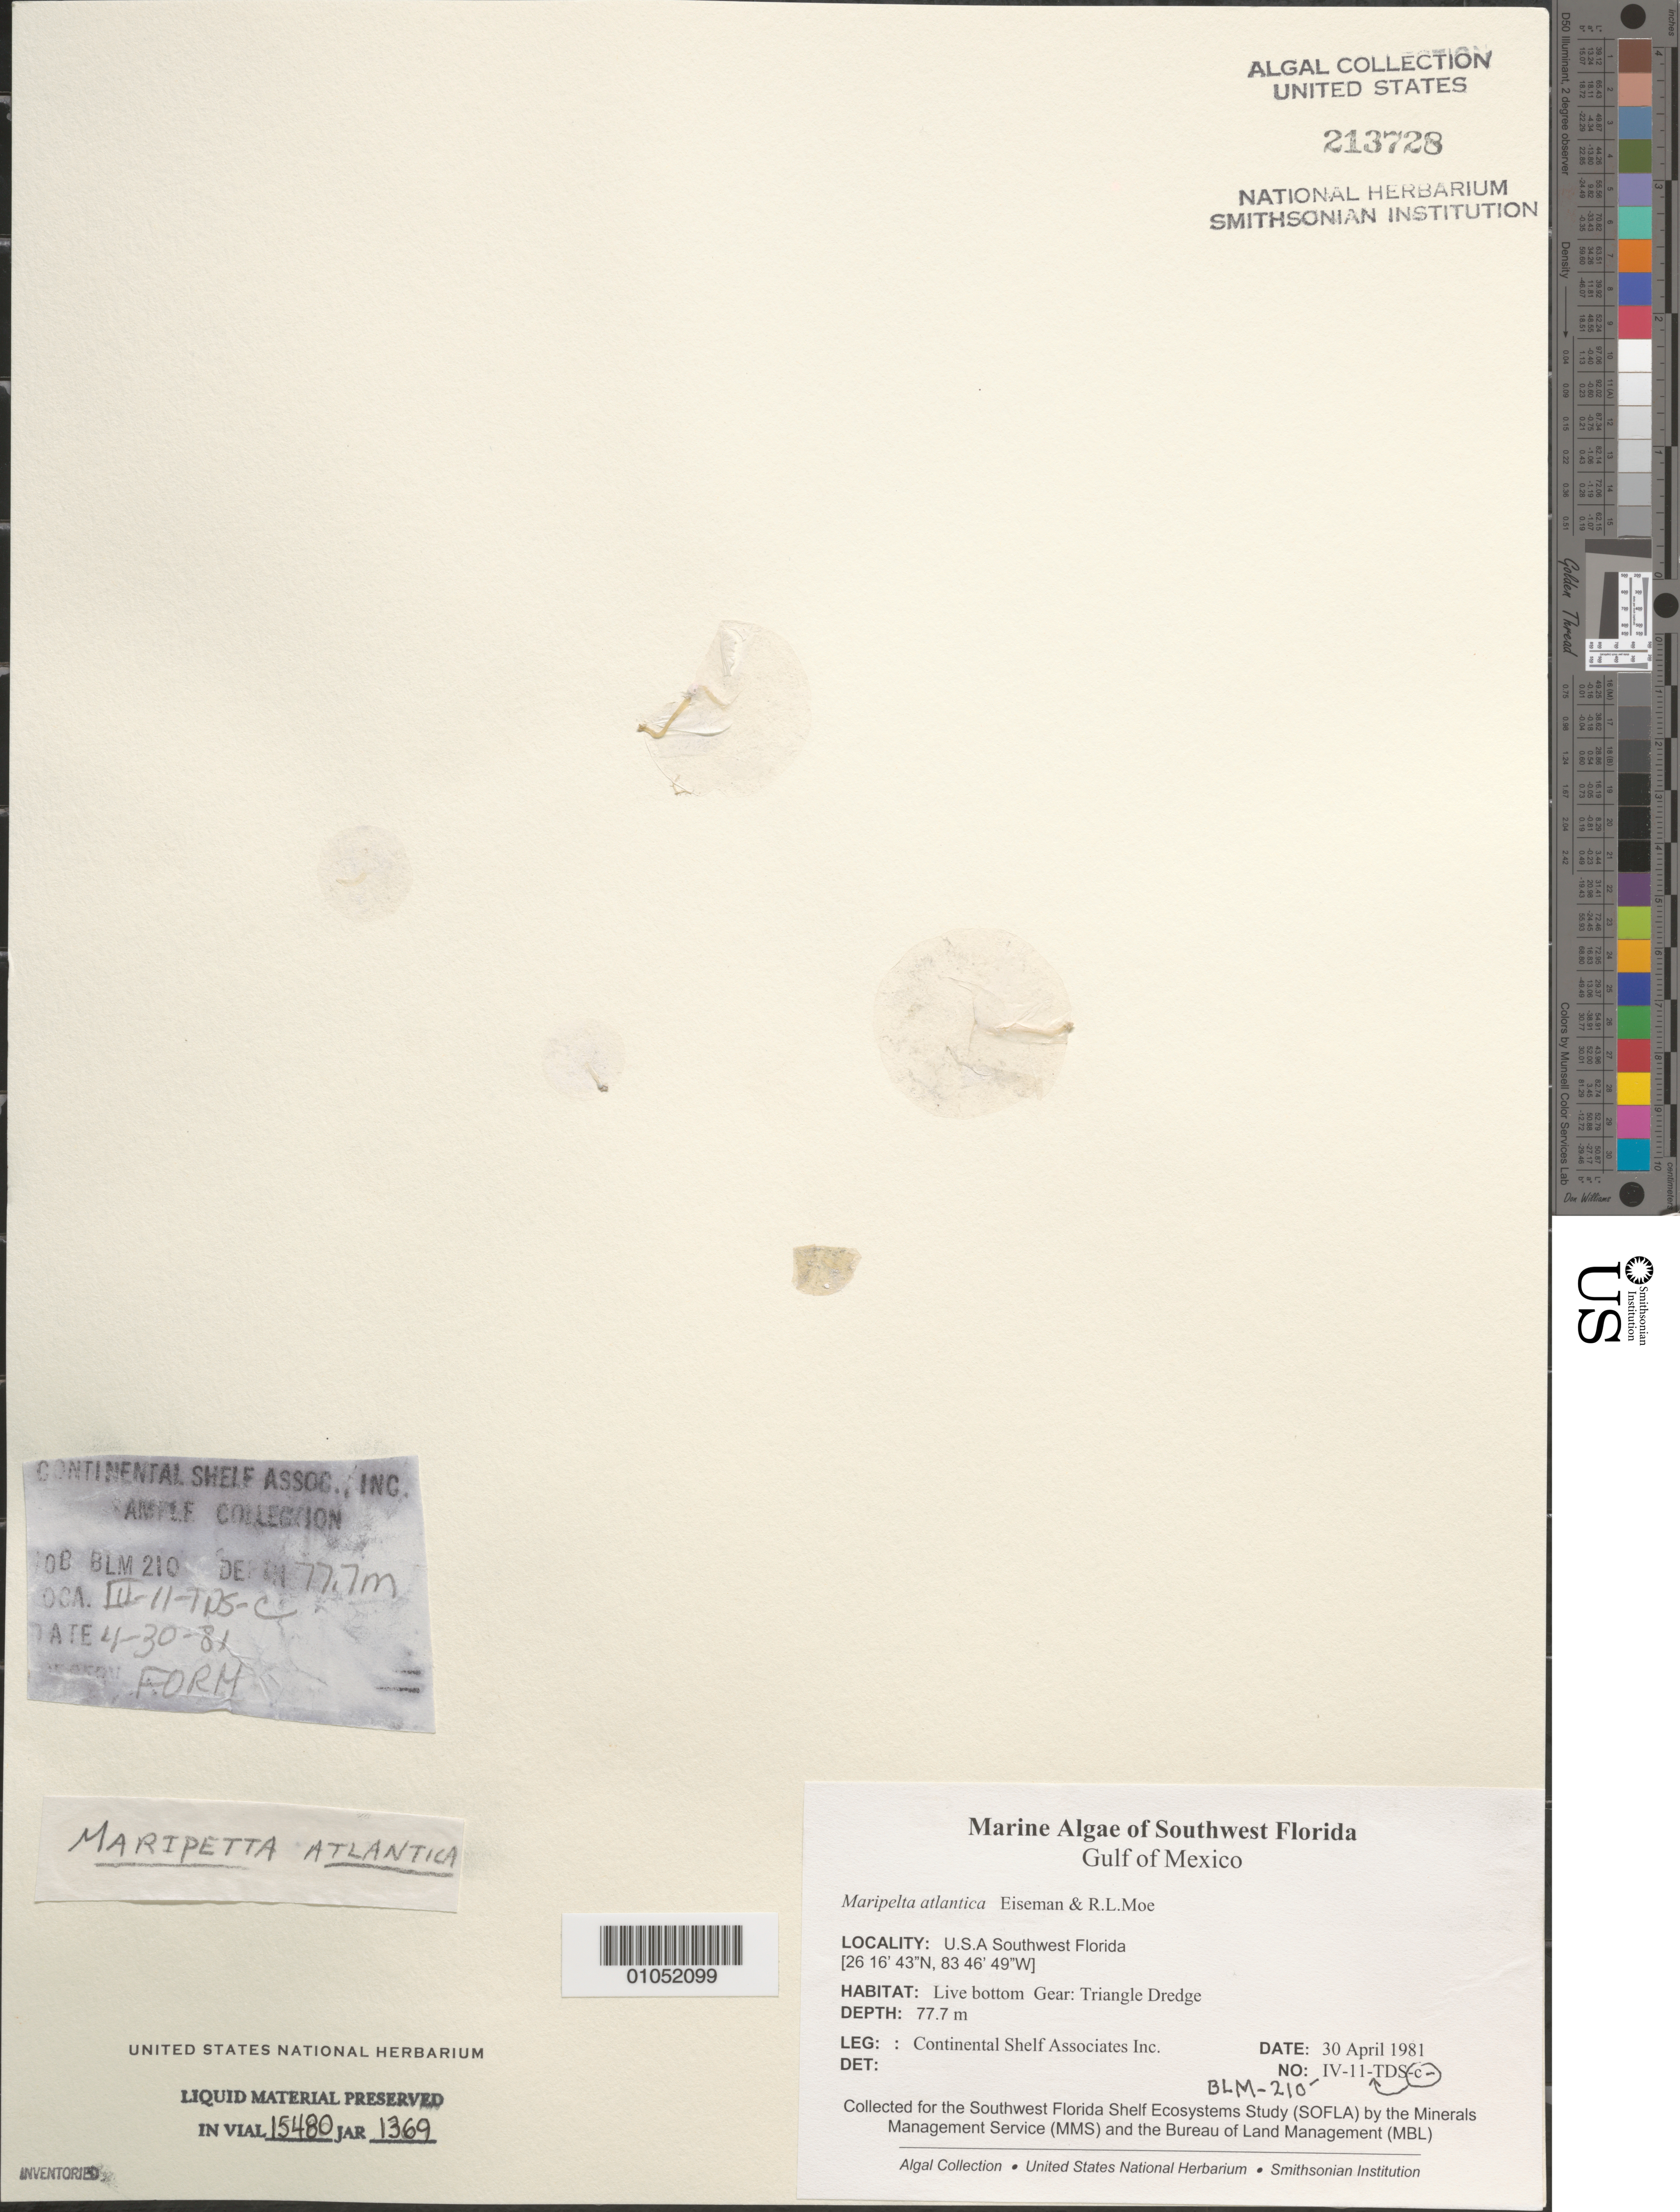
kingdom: Plantae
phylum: Rhodophyta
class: Florideophyceae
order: Rhodymeniales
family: Rhodymeniaceae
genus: Maripelta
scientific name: Maripelta atlantica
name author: Eiseman & R.L. Moe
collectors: Continental Shelf Associates for the MMS/BLM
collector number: BLM-210-IV-11-C-TDS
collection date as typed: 30 Apr 1981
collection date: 1981-04-30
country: United States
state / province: Florida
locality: Gulf of Mexico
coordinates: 26 16'43"N, 83 46'49"W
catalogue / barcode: US 213728